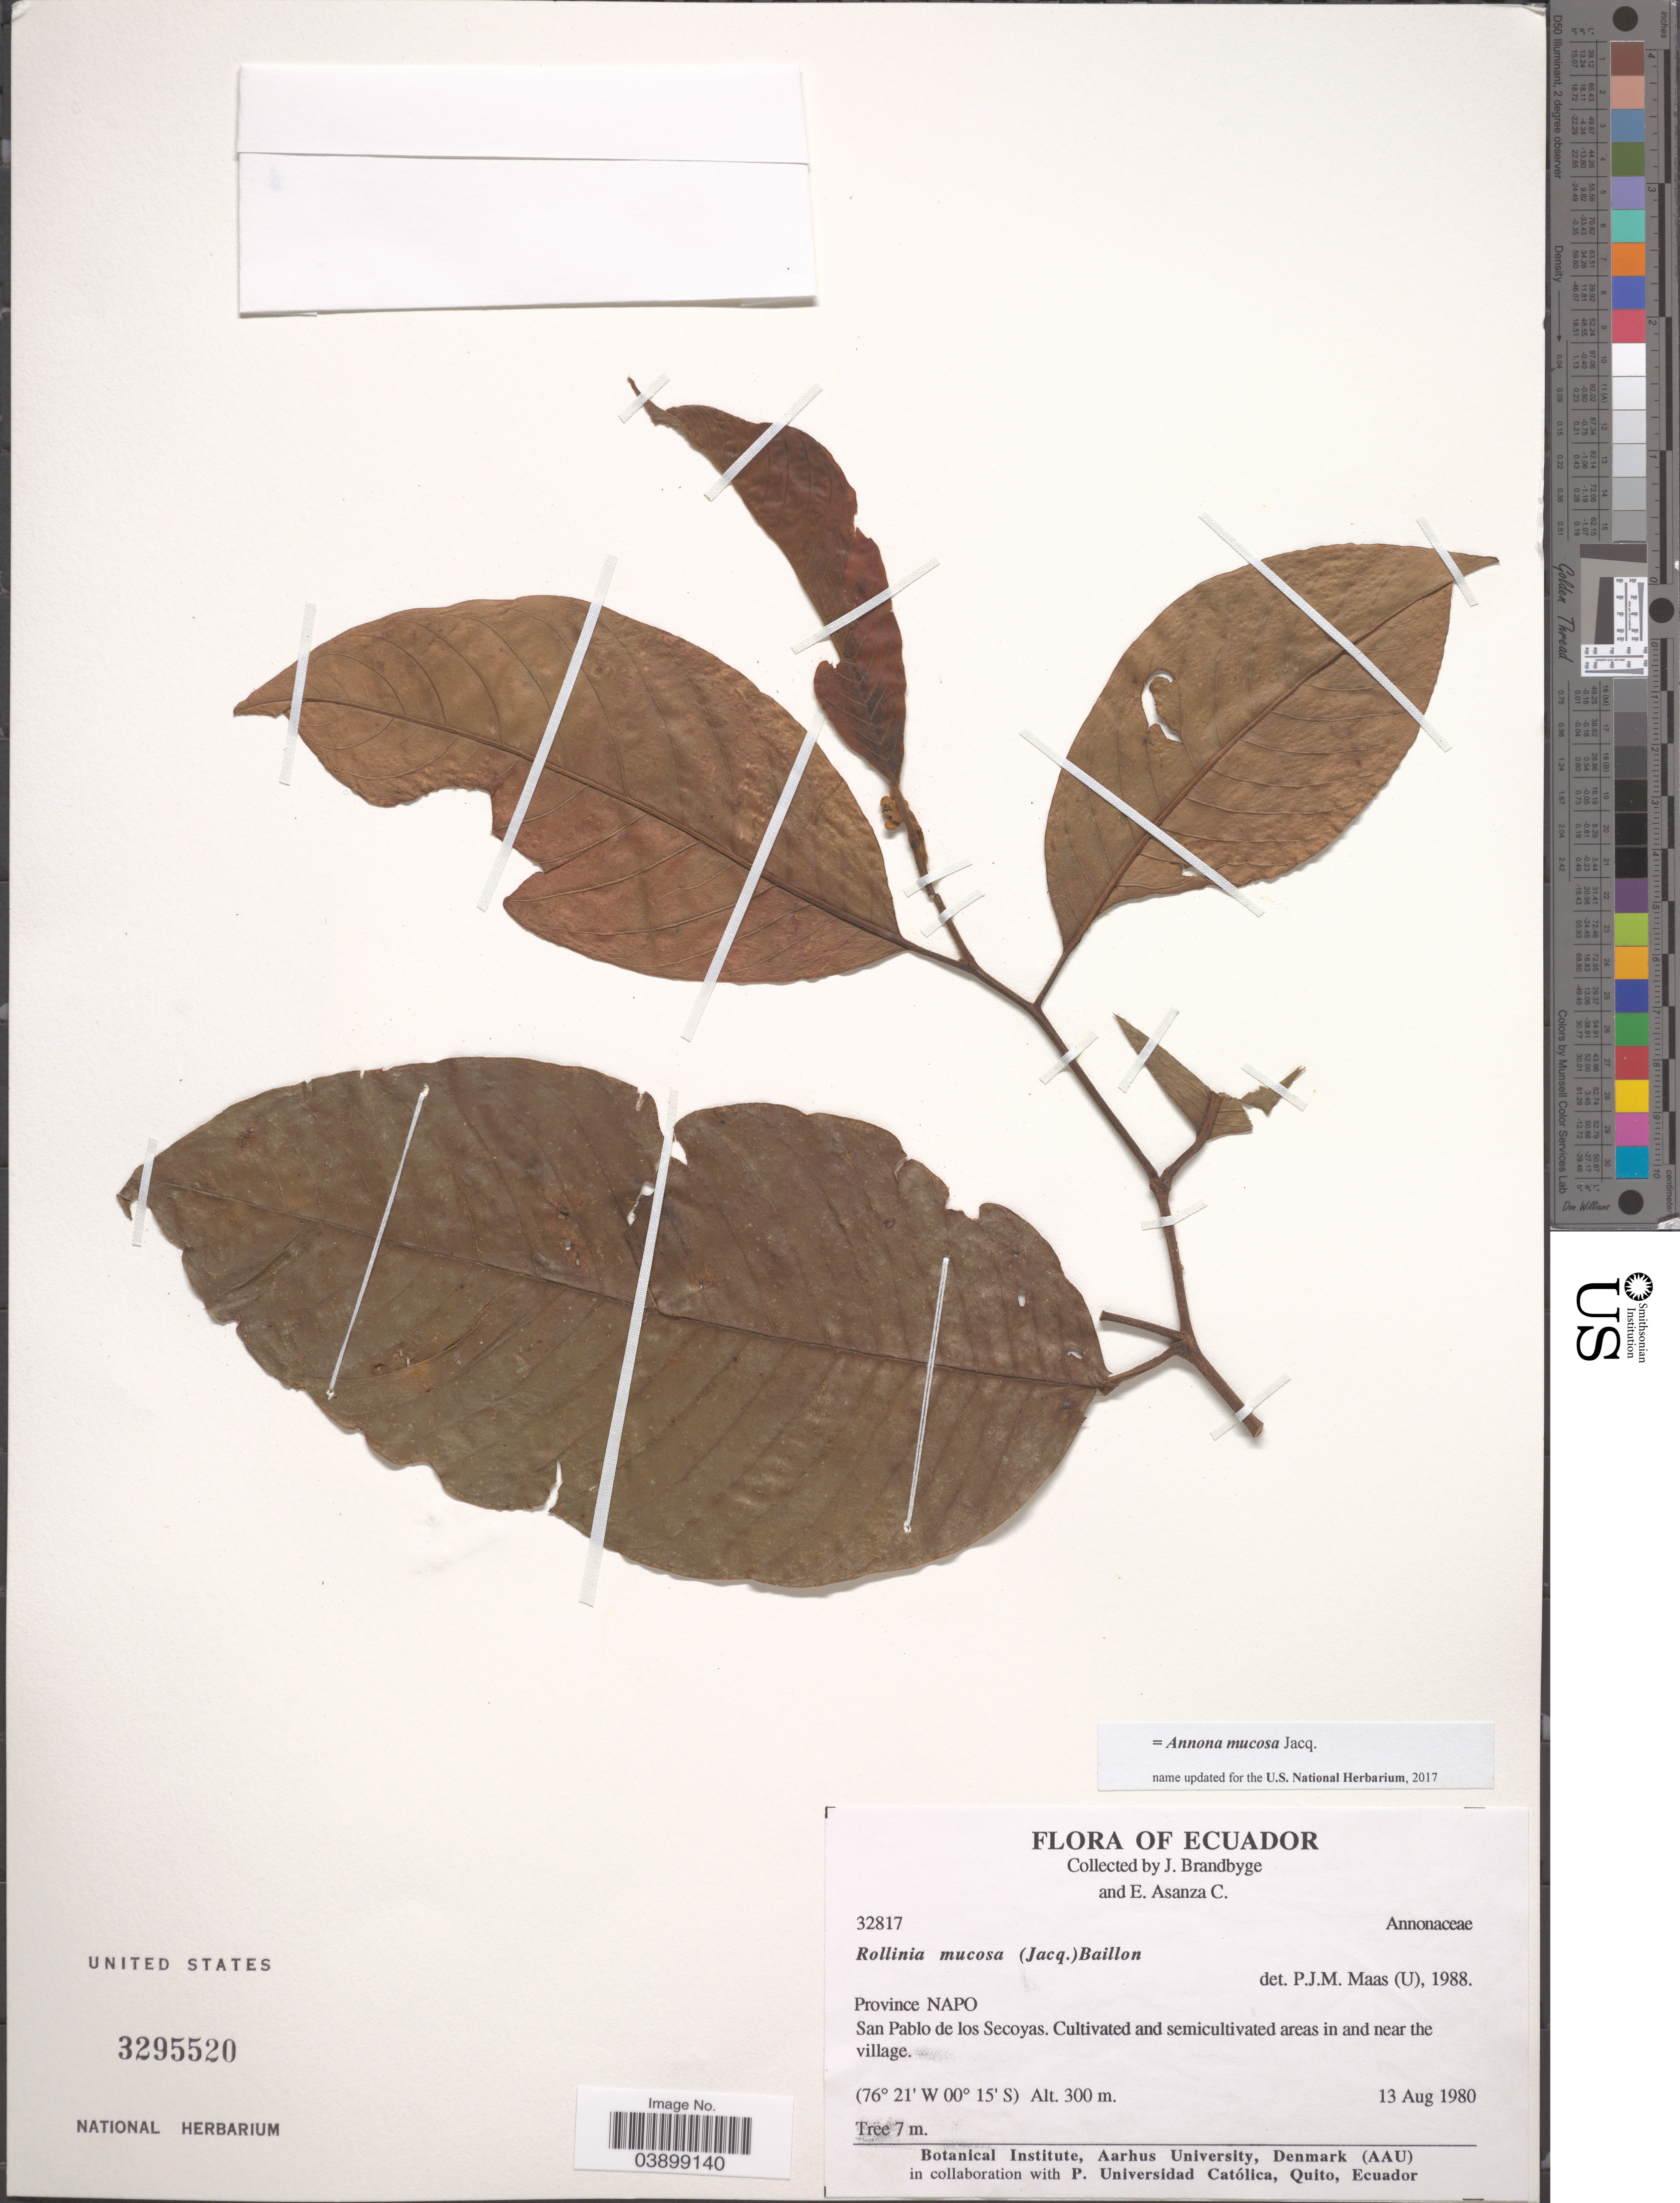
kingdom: Plantae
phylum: Tracheophyta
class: Magnoliopsida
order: Magnoliales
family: Annonaceae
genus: Annona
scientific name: Annona mucosa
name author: Jacq.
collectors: J. Brandbyge & E. Asanza C.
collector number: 32817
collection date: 1980-08-13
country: Ecuador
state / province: Napo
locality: San Pablo de los Secoyas. Cultivated and semicultivated areas in and near the village.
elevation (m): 300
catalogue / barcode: US 3295520